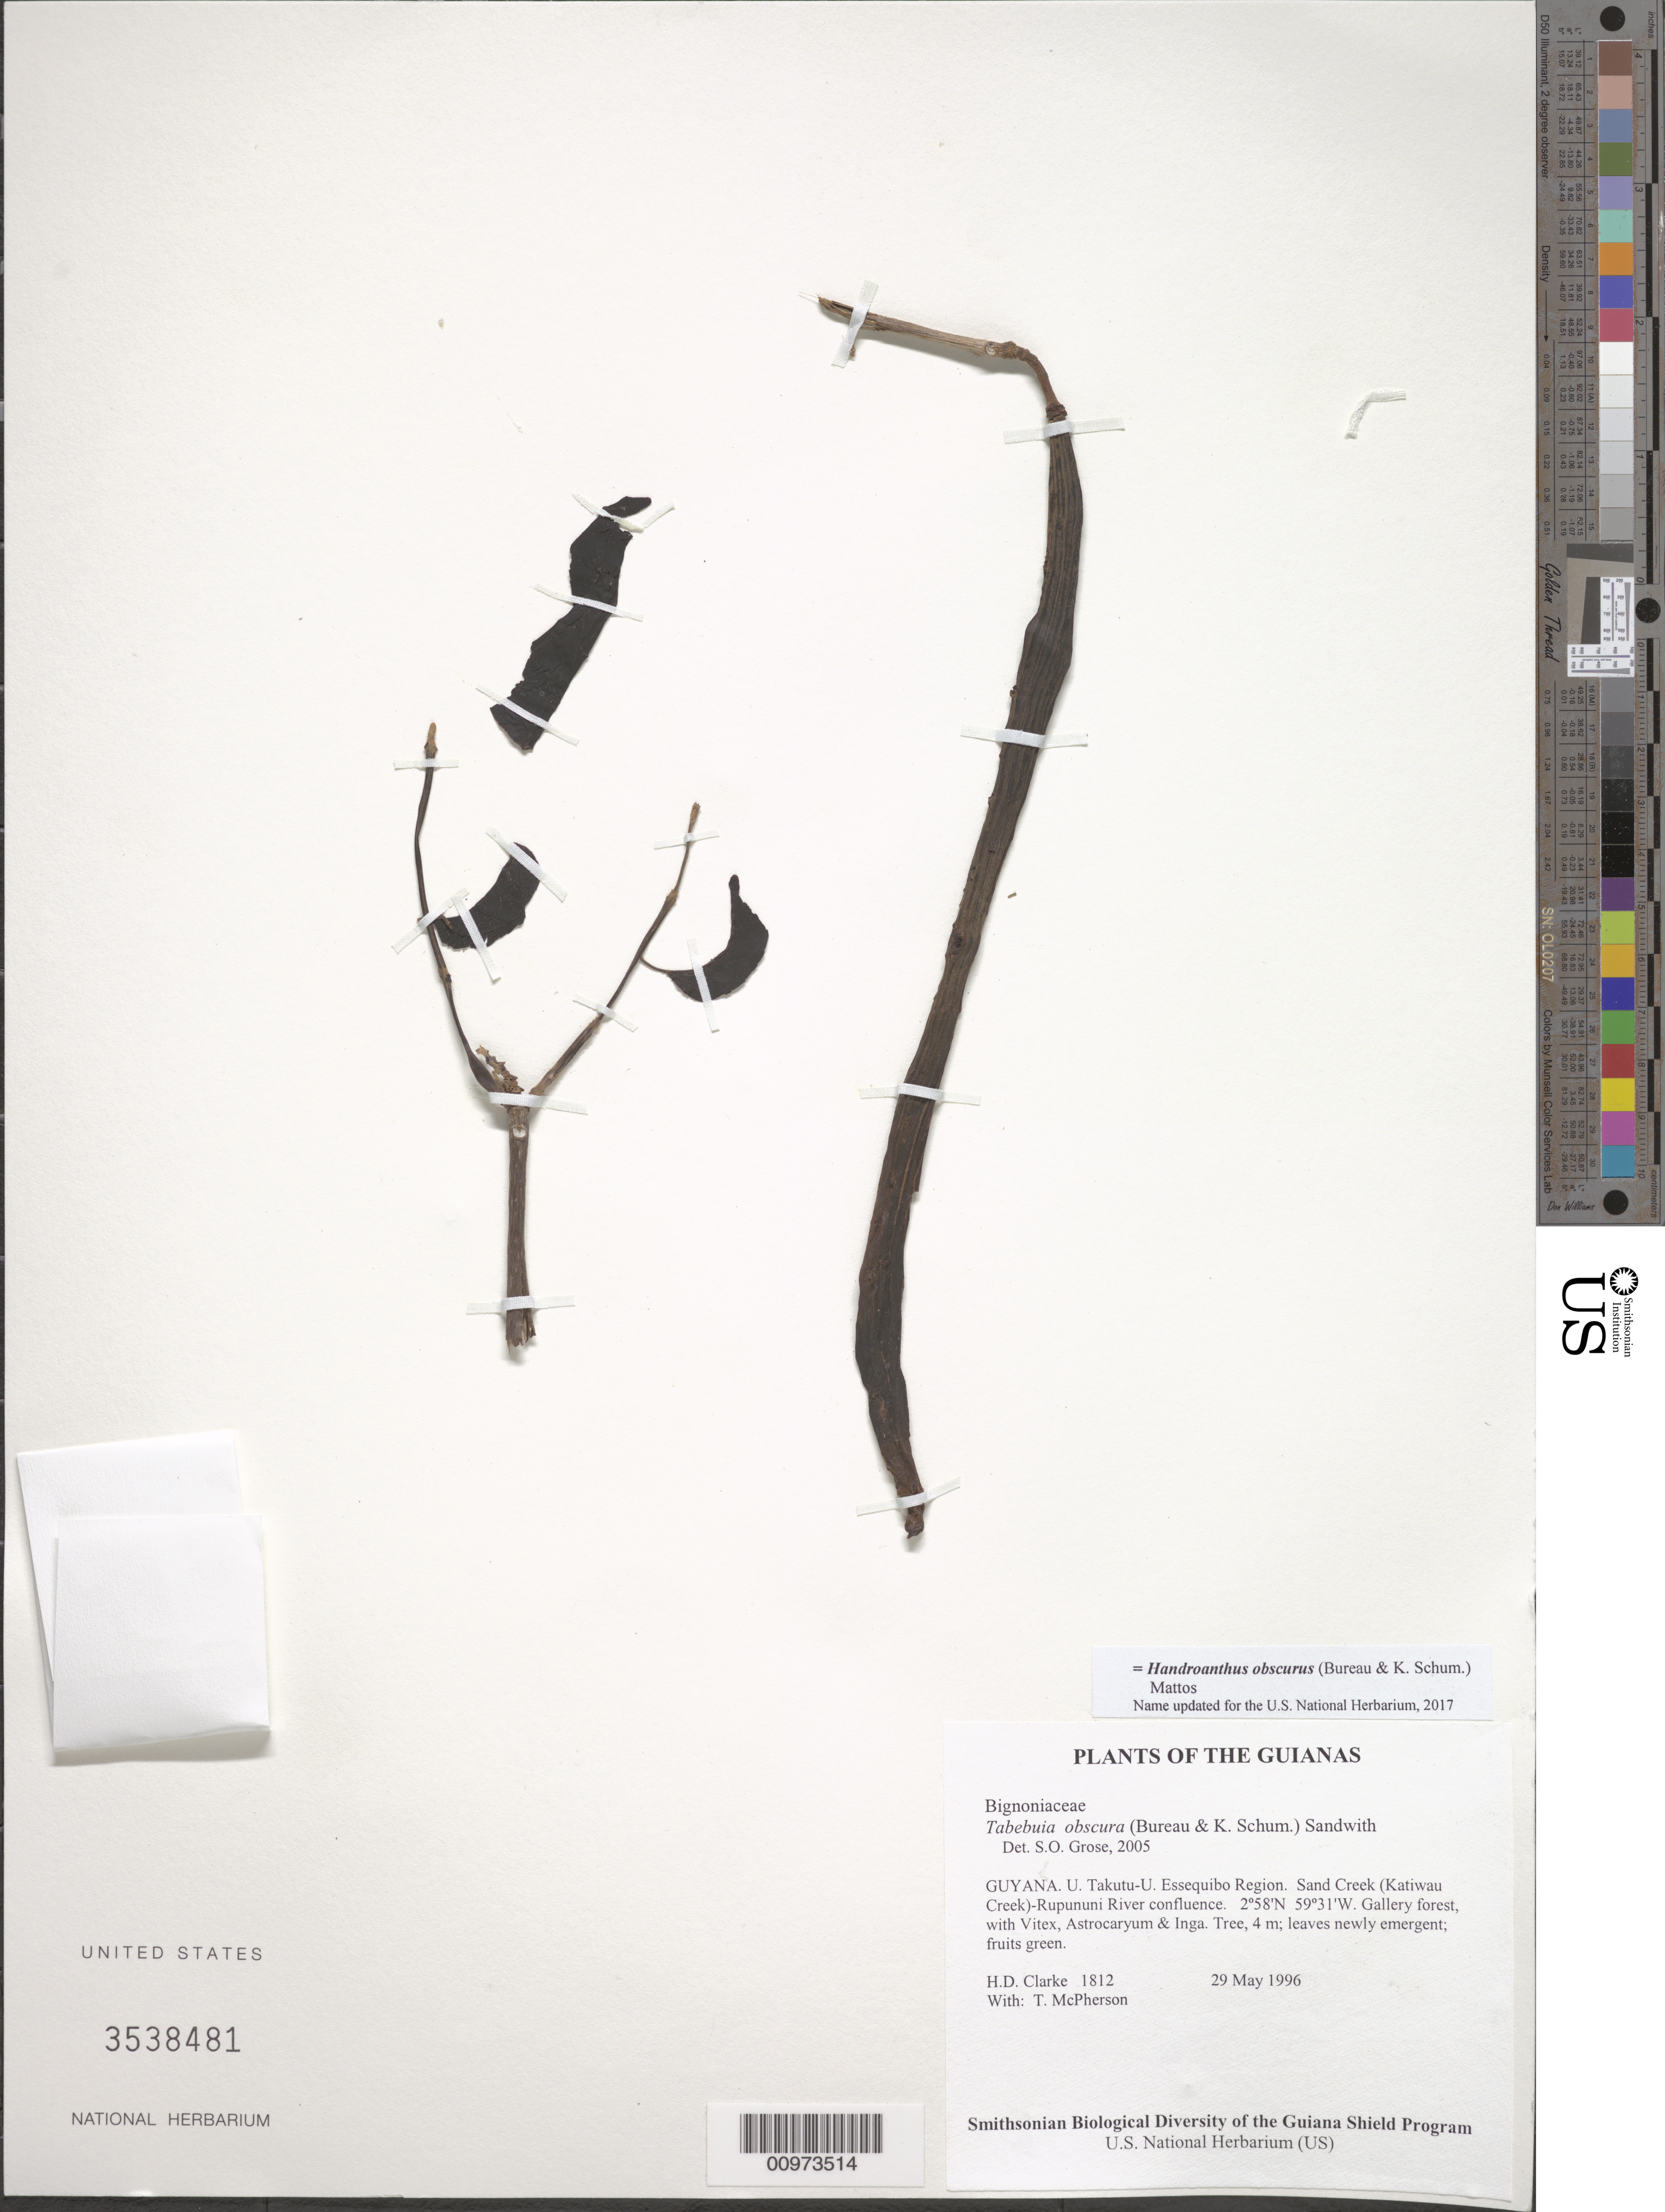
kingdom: Plantae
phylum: Tracheophyta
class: Magnoliopsida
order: Lamiales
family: Bignoniaceae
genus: Handroanthus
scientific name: Handroanthus obscurus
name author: (Bureau ex K. Schum.) Mattos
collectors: H. D. Clarke & T. McPherson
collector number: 1812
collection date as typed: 29 May 1996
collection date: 1996-05-29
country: Guyana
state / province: U. Takutu-U. Essequibo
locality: Sand Creek (Katiwau Creek)-Rupununi River confluence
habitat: Gallery forest, with Vitex, Astrocaryum & Inga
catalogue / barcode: US 3538481